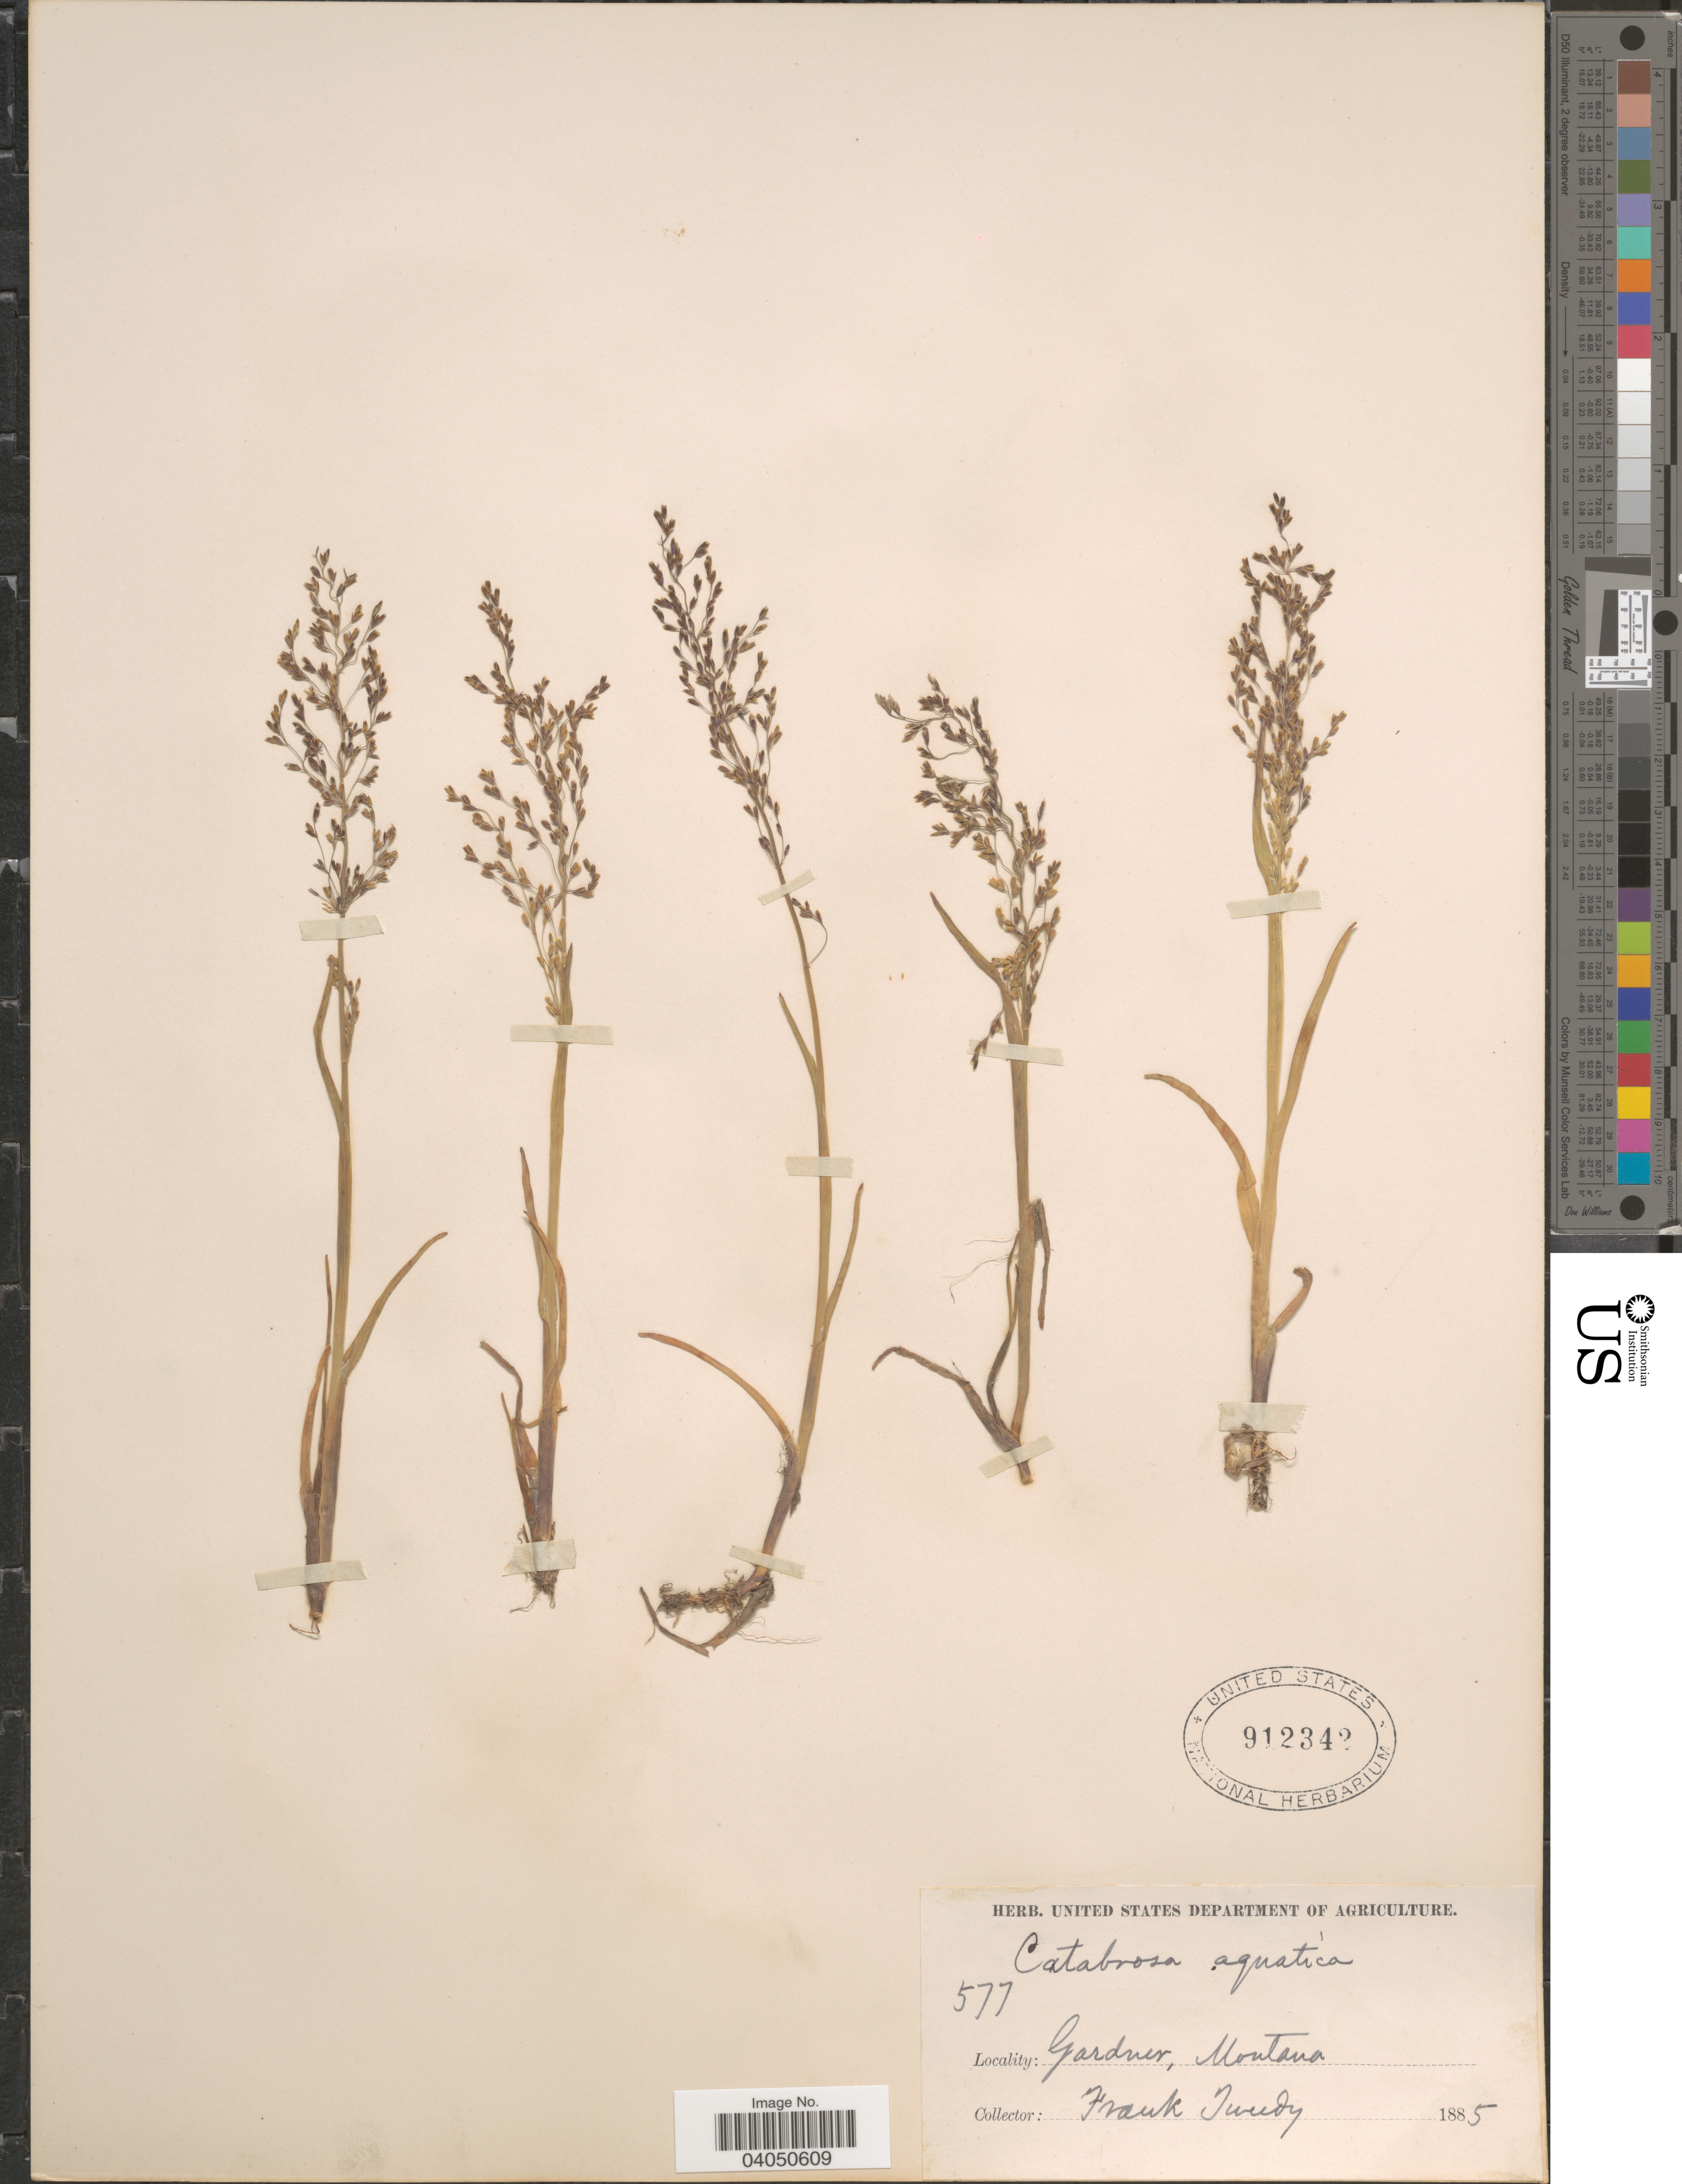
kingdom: Plantae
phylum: Tracheophyta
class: Liliopsida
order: Poales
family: Poaceae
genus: Catabrosa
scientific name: Catabrosa aquatica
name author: (L.) P. Beauv.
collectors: F. Tweedy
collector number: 577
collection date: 1885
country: United States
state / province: Montana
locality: Gardner.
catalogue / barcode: US 912342